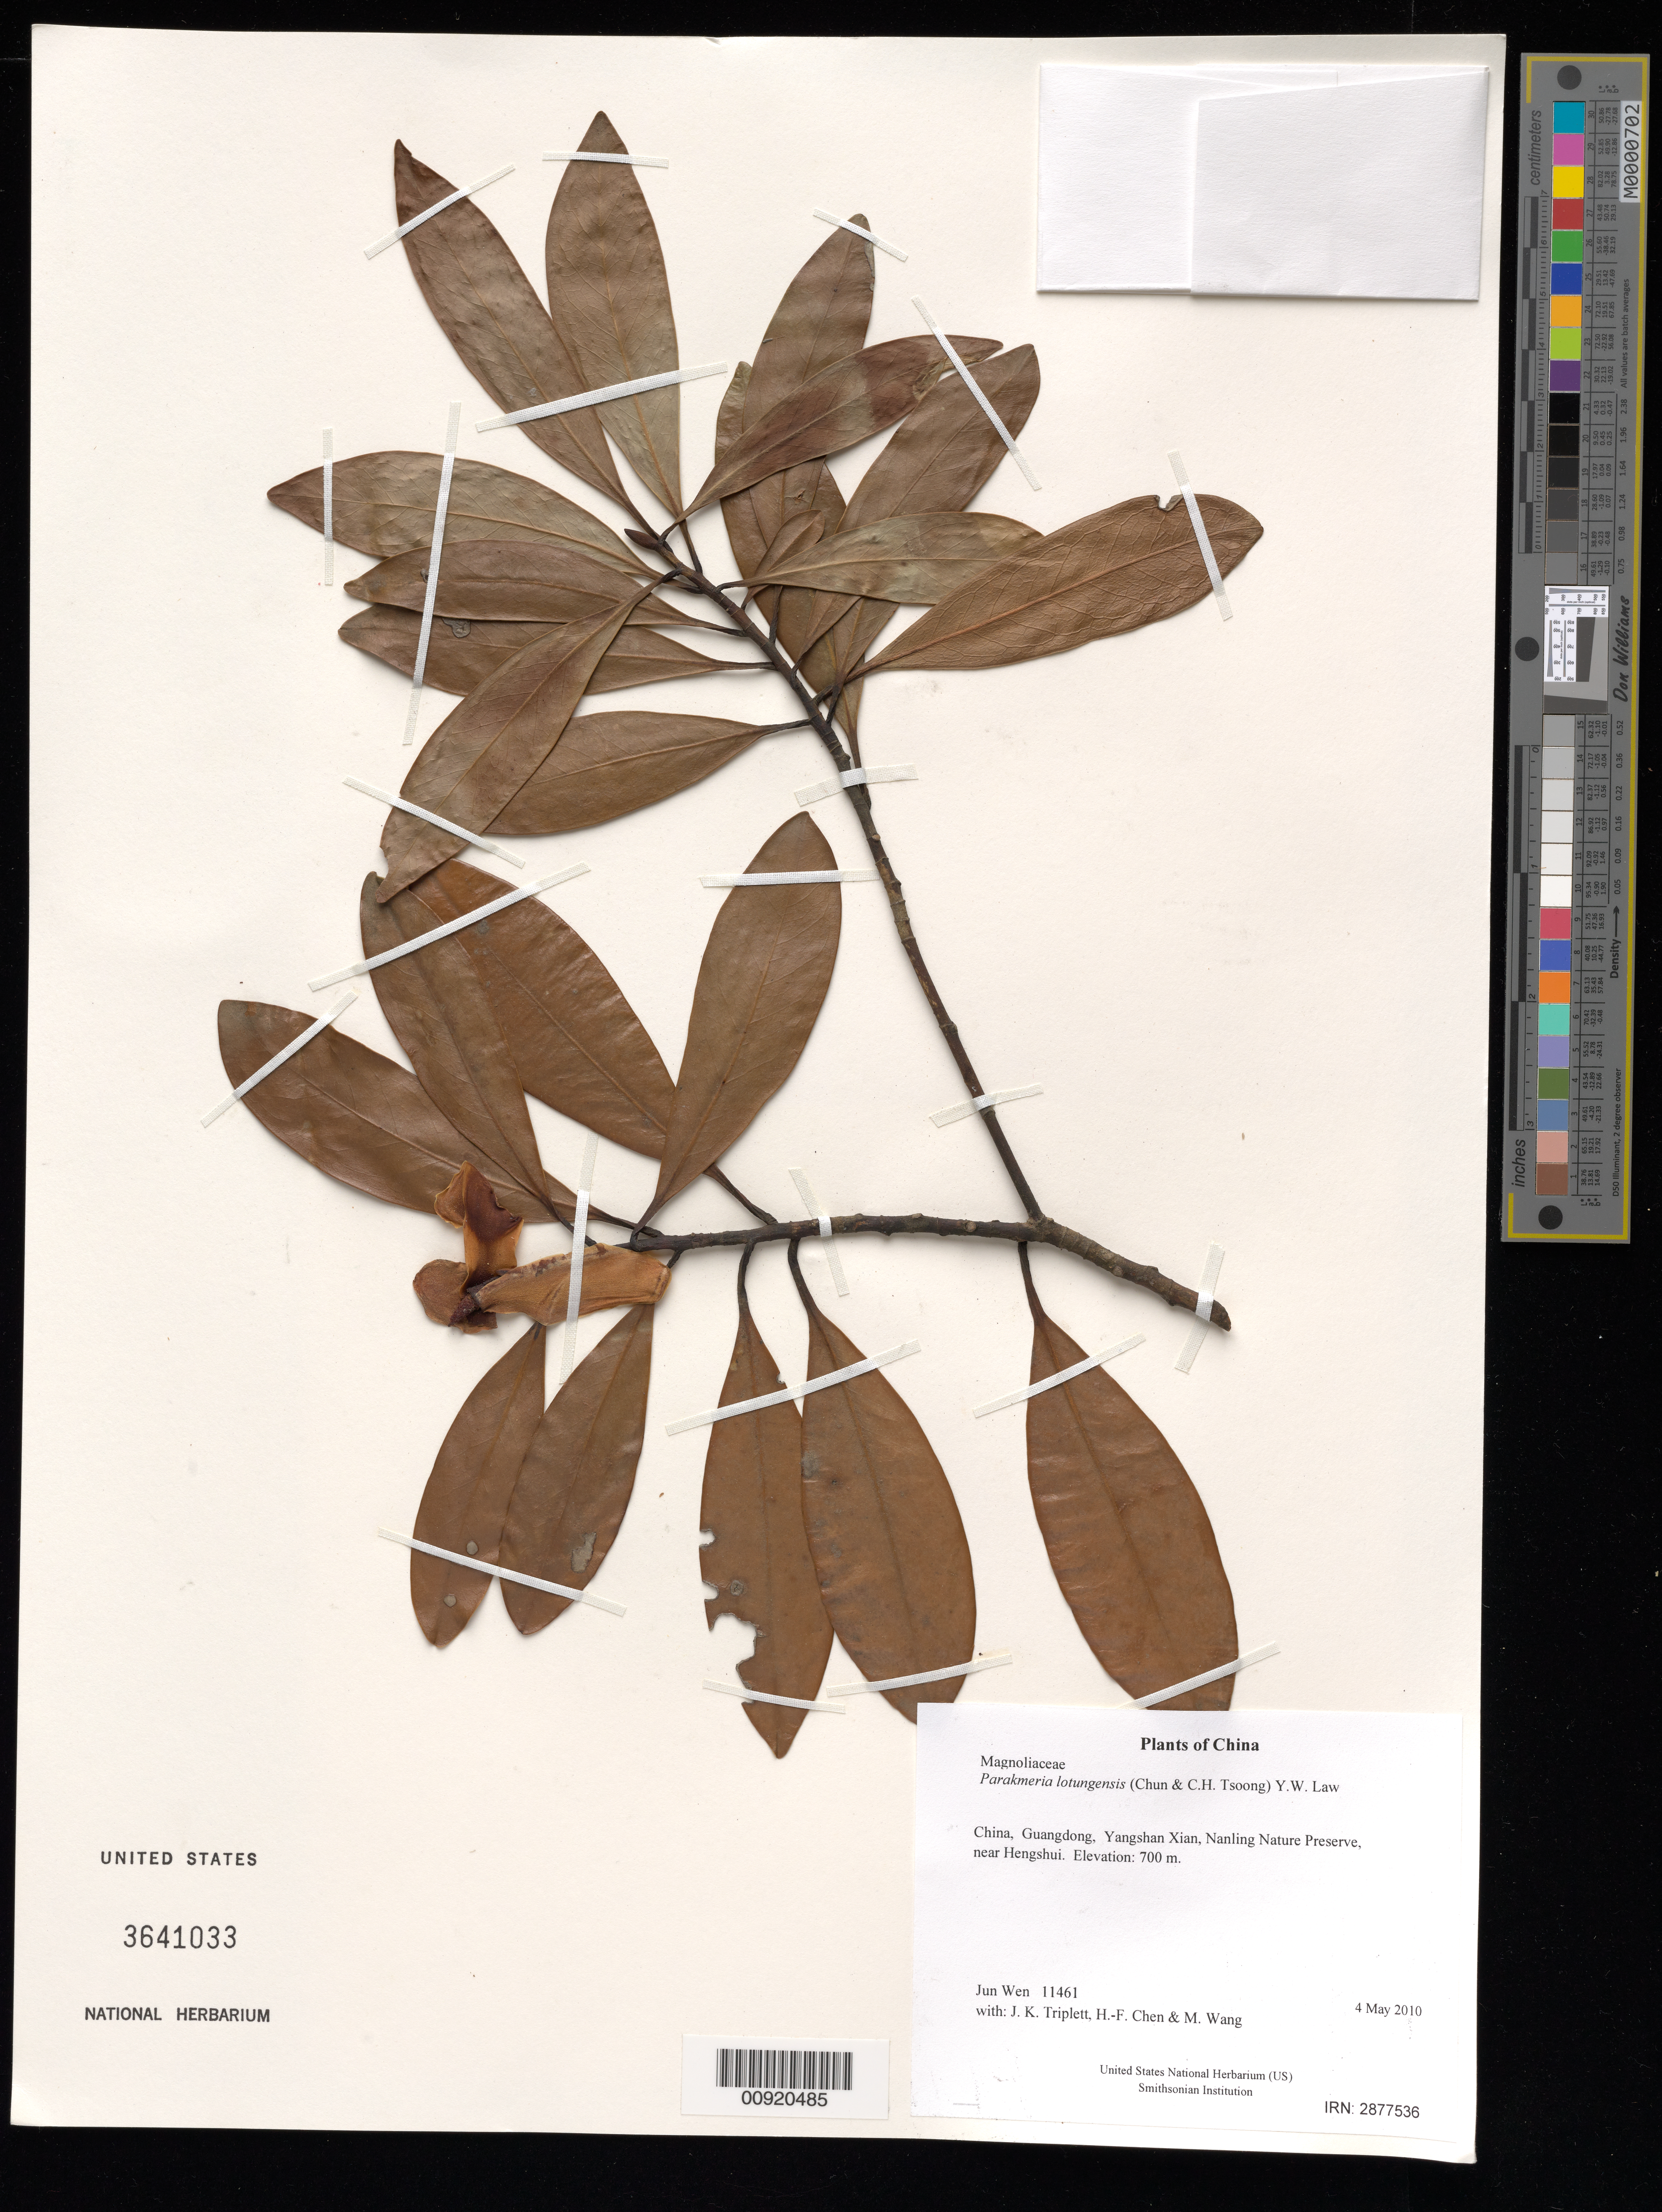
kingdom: Plantae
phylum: Tracheophyta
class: Magnoliopsida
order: Magnoliales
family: Magnoliaceae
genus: Magnolia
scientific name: Magnolia lotungensis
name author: Chun & C.H. Tsoong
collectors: J. Wen, J. K. Triplett, H.-F. Chen & M. Wang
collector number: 11461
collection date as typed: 4 May 2010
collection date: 2010-05-04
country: China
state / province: Guangdong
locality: Yangshan Xian, Nanling Nature Preserve, near Hengshui.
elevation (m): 700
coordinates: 24 51.659 N, 112 53.675 E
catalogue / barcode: US 3641033